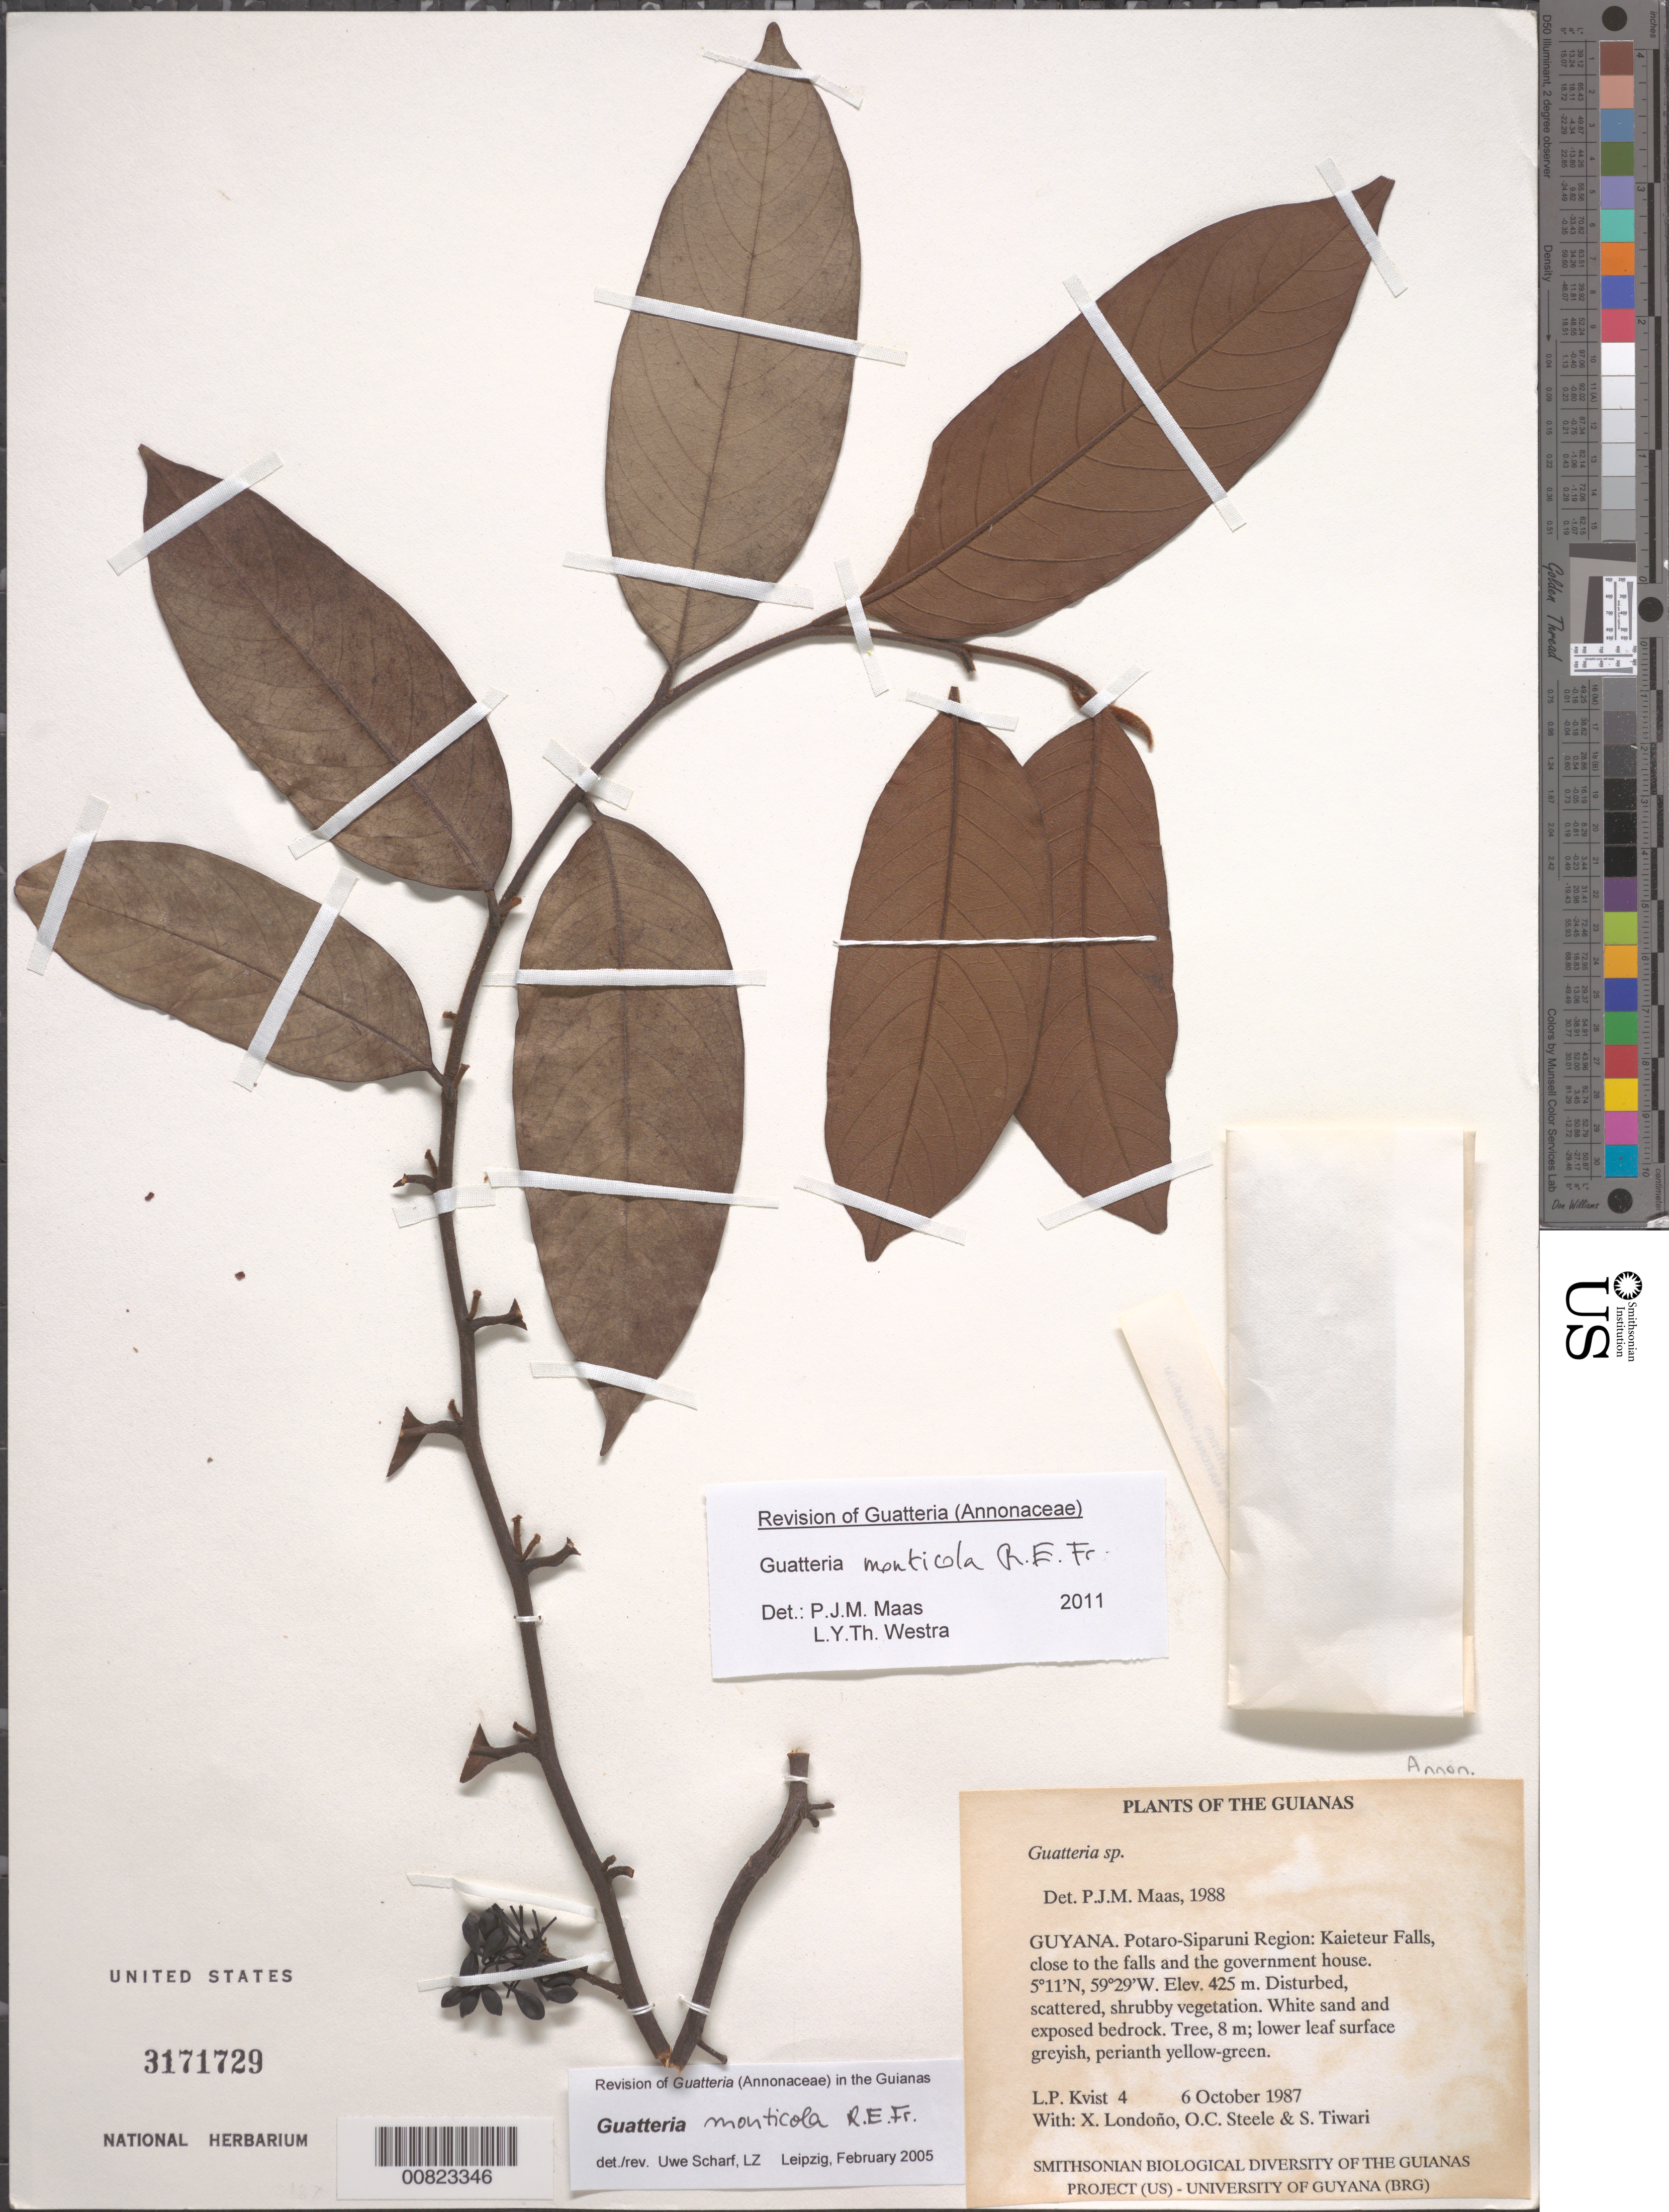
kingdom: Plantae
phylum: Tracheophyta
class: Magnoliopsida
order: Magnoliales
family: Annonaceae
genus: Guatteria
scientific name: Guatteria monticola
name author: R.E. Fr.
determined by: Maas, P. J.; Westra, L. Y.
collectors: L. P. Kvist, X. Londoño, O. C. Steele & S. Tiwari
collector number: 4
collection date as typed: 6 October 1987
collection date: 1987-10-06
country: Guyana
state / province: Potaro-Siparuni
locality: Kaieteur Falls, close to the falls and the government house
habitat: Disturbed, scattered, shrubby vegetation. White sand and exposed bedrock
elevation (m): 425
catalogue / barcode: US 3171729